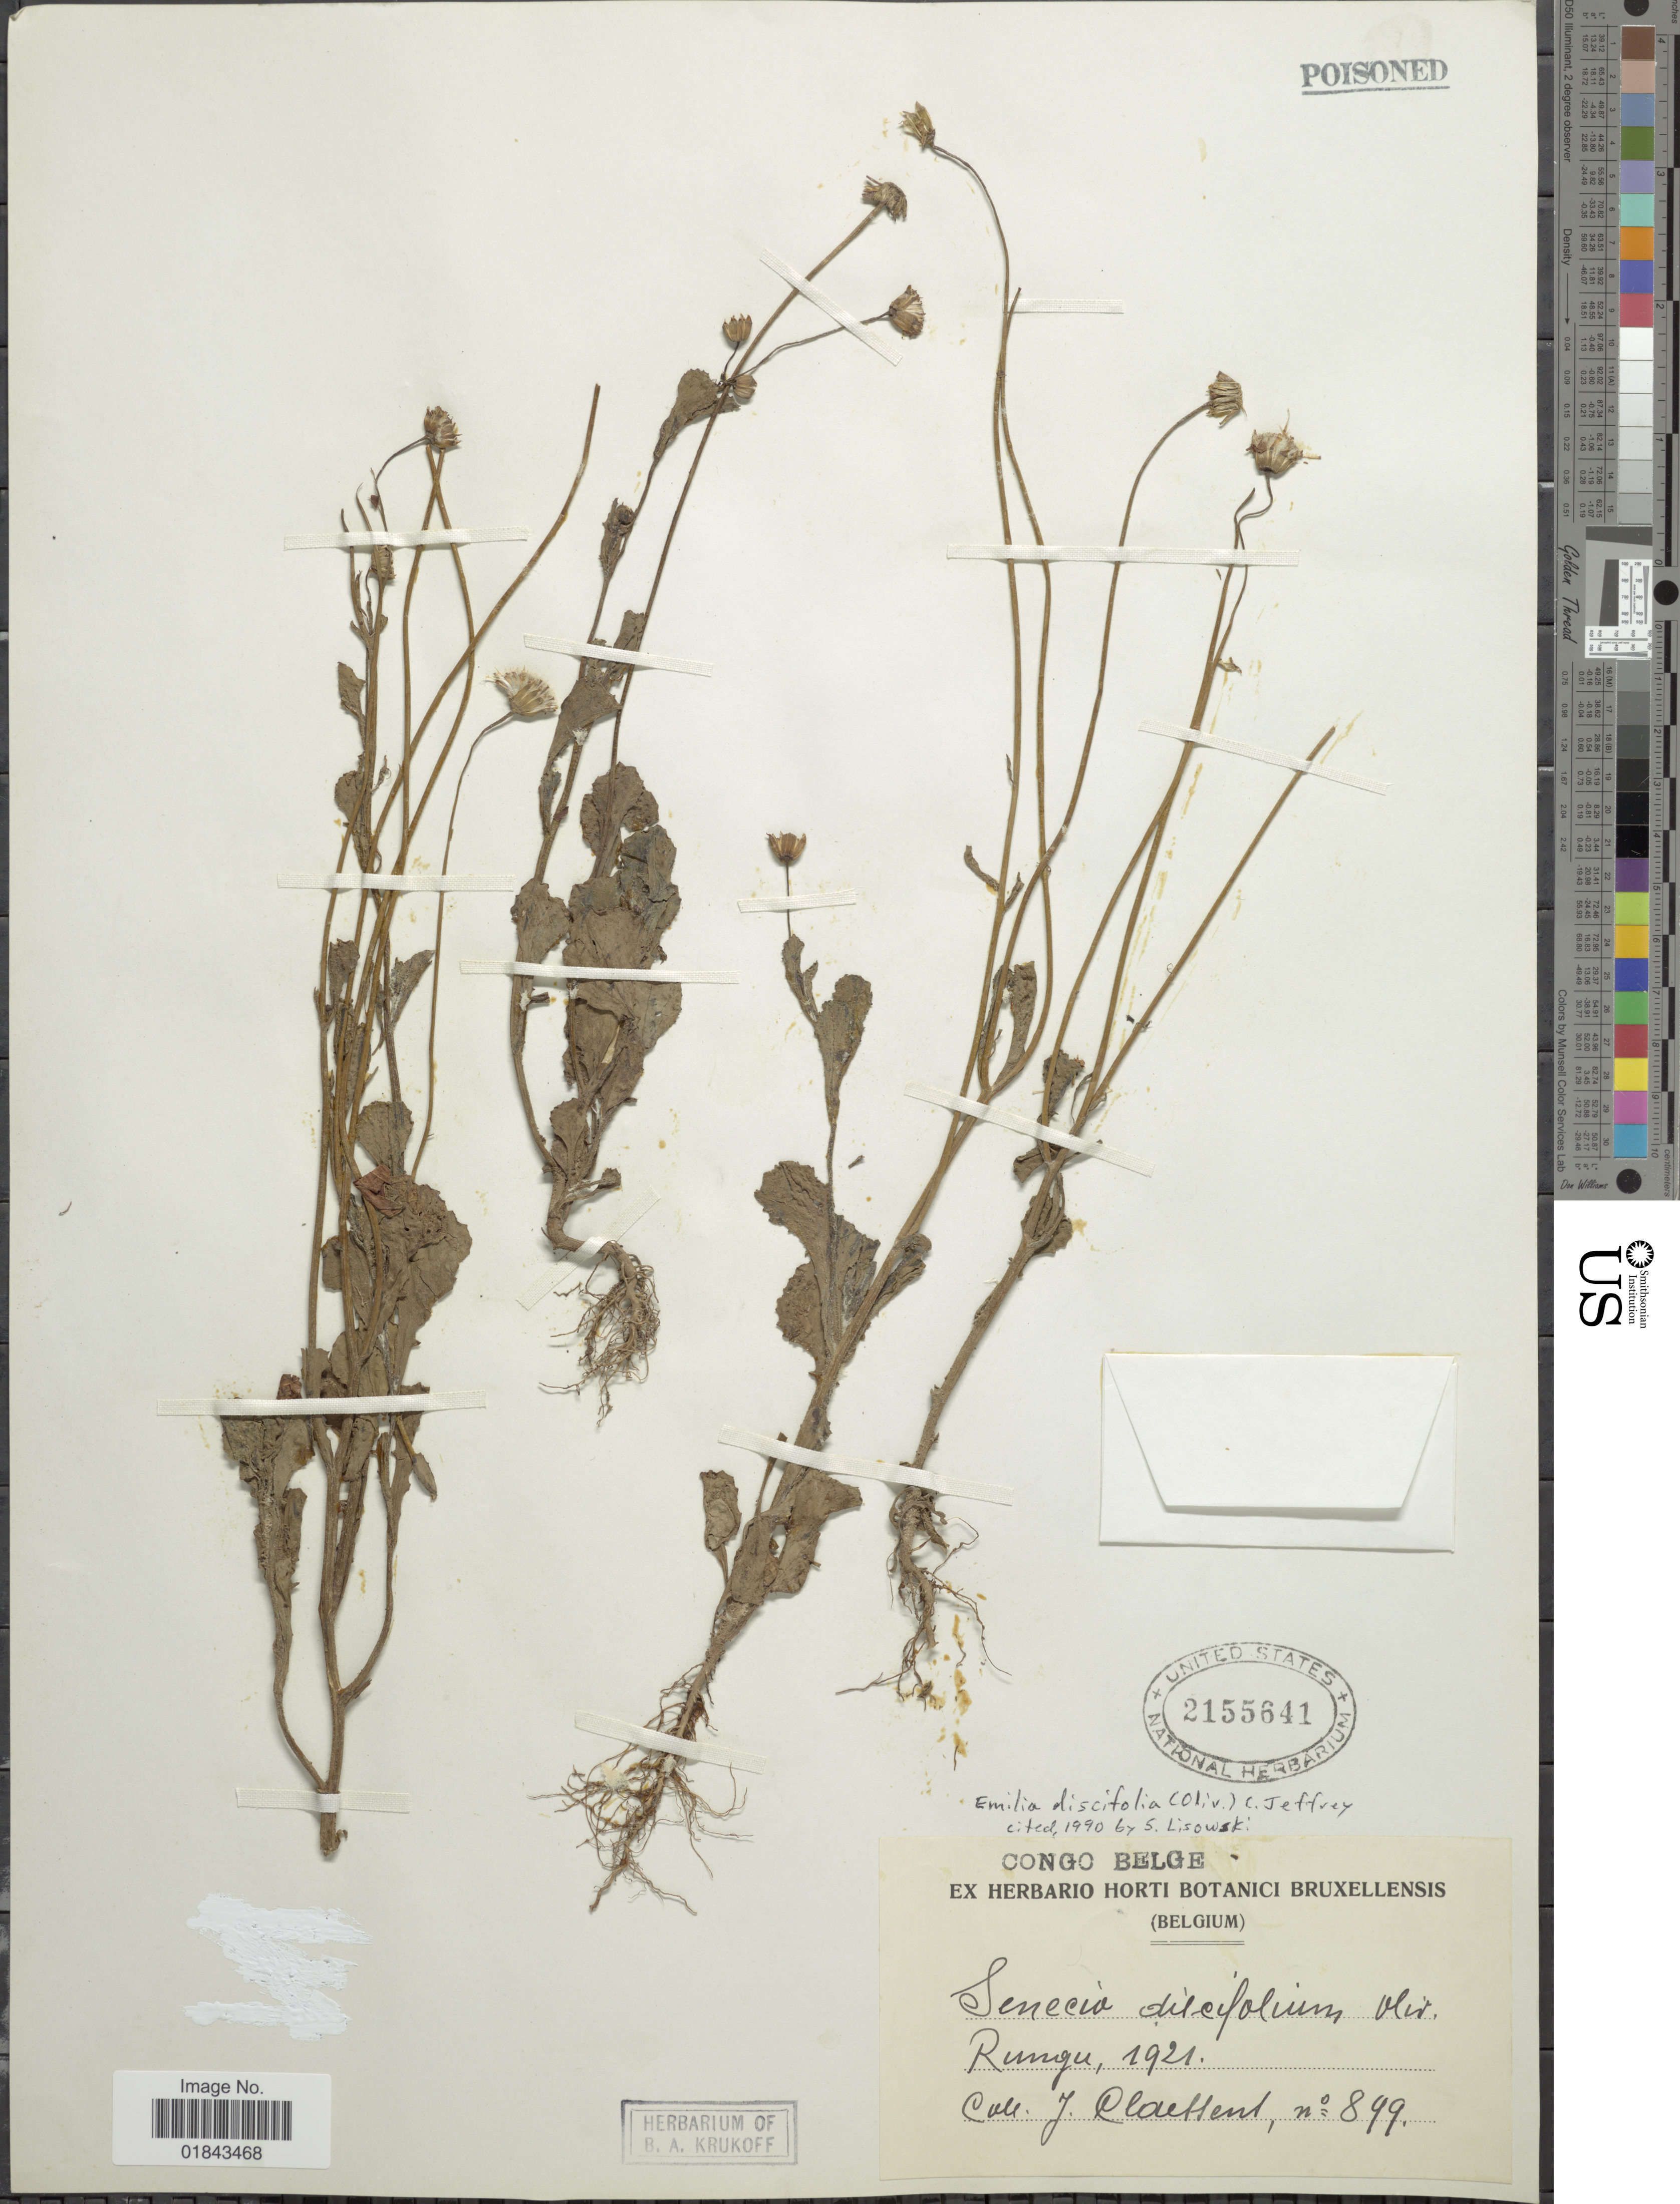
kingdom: Plantae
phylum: Tracheophyta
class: Magnoliopsida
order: Asterales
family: Asteraceae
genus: Emilia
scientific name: Emilia discifolia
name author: (Oliv.) C. Jeffrey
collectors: J. Claessens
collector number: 899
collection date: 1921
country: Congo, Democratic Republic of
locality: Rungu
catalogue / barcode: US 2155641